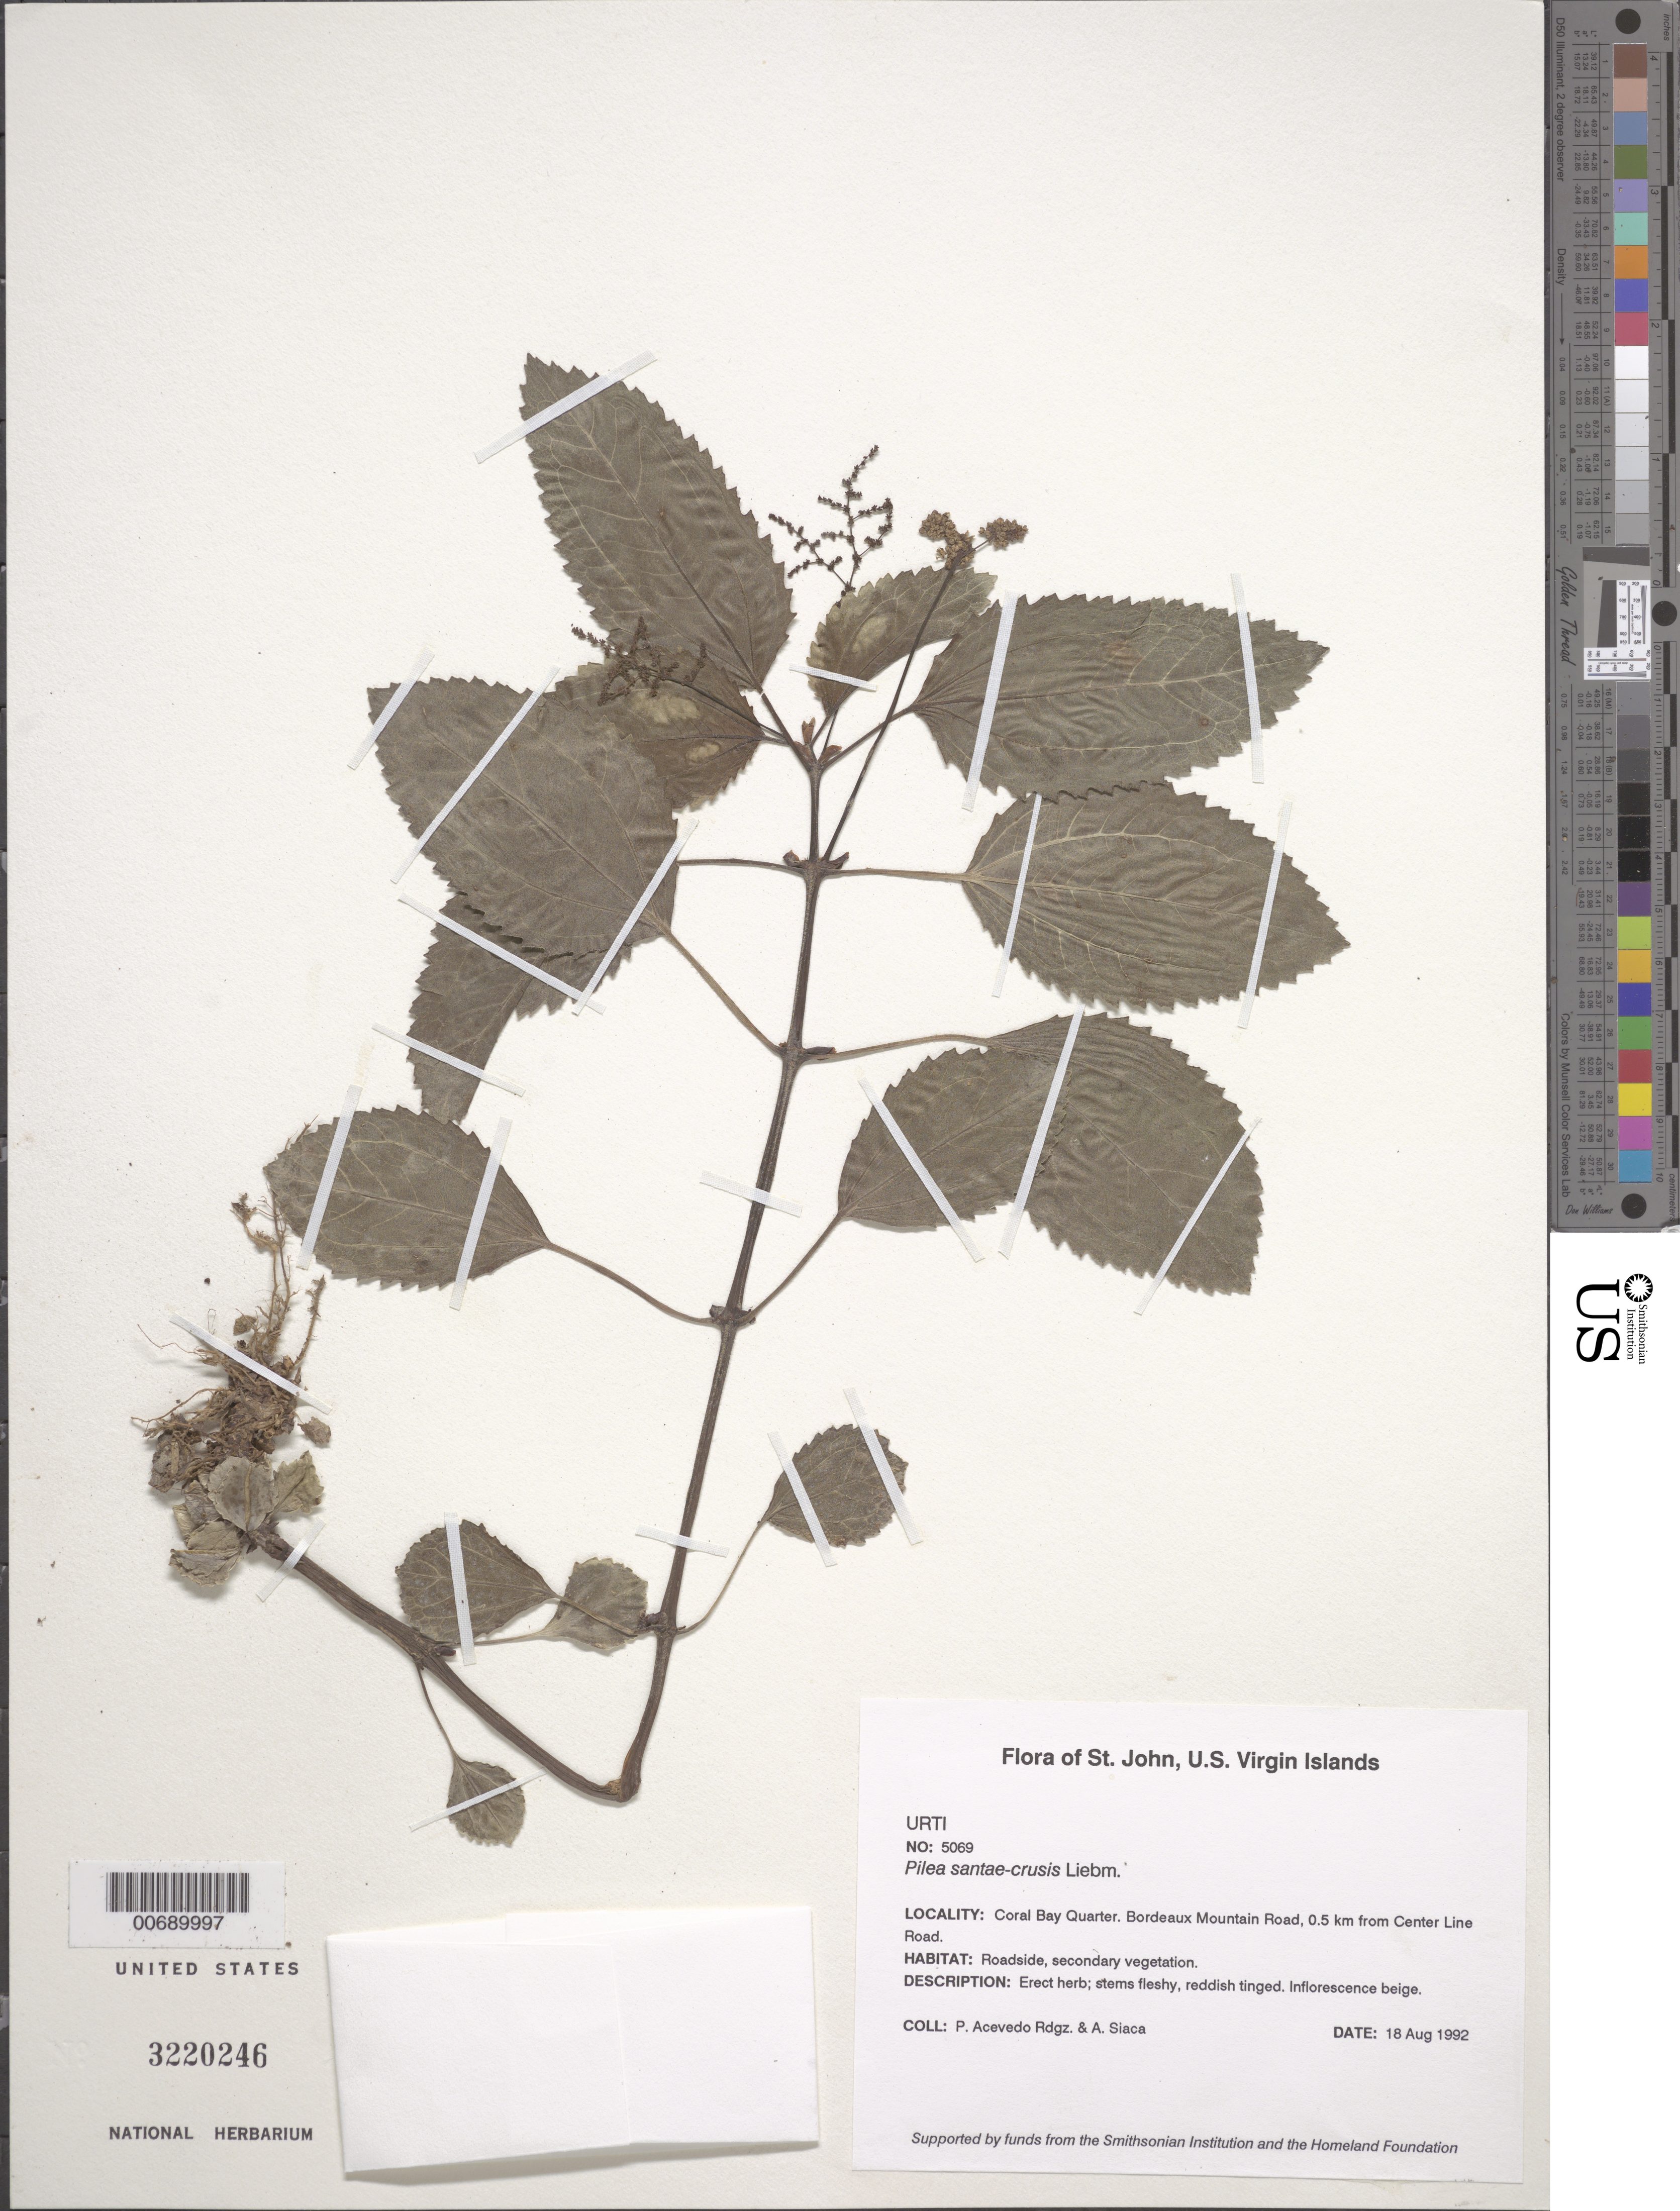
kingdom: Plantae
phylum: Tracheophyta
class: Magnoliopsida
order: Rosales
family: Urticaceae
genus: Pilea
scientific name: Pilea sanctae-crucis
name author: Liebm.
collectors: P. Acevedo-Rodr. & A. Siaca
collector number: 5069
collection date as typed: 18 Aug 1992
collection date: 1992-08-18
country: U.S. Virgin Islands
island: St. John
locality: Coral Bay Quarter; along dirt road to Bordeaux Mountain., 0.5 km from Center Line Road.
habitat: Roadside, secondary vegetation.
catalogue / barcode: US 3220246